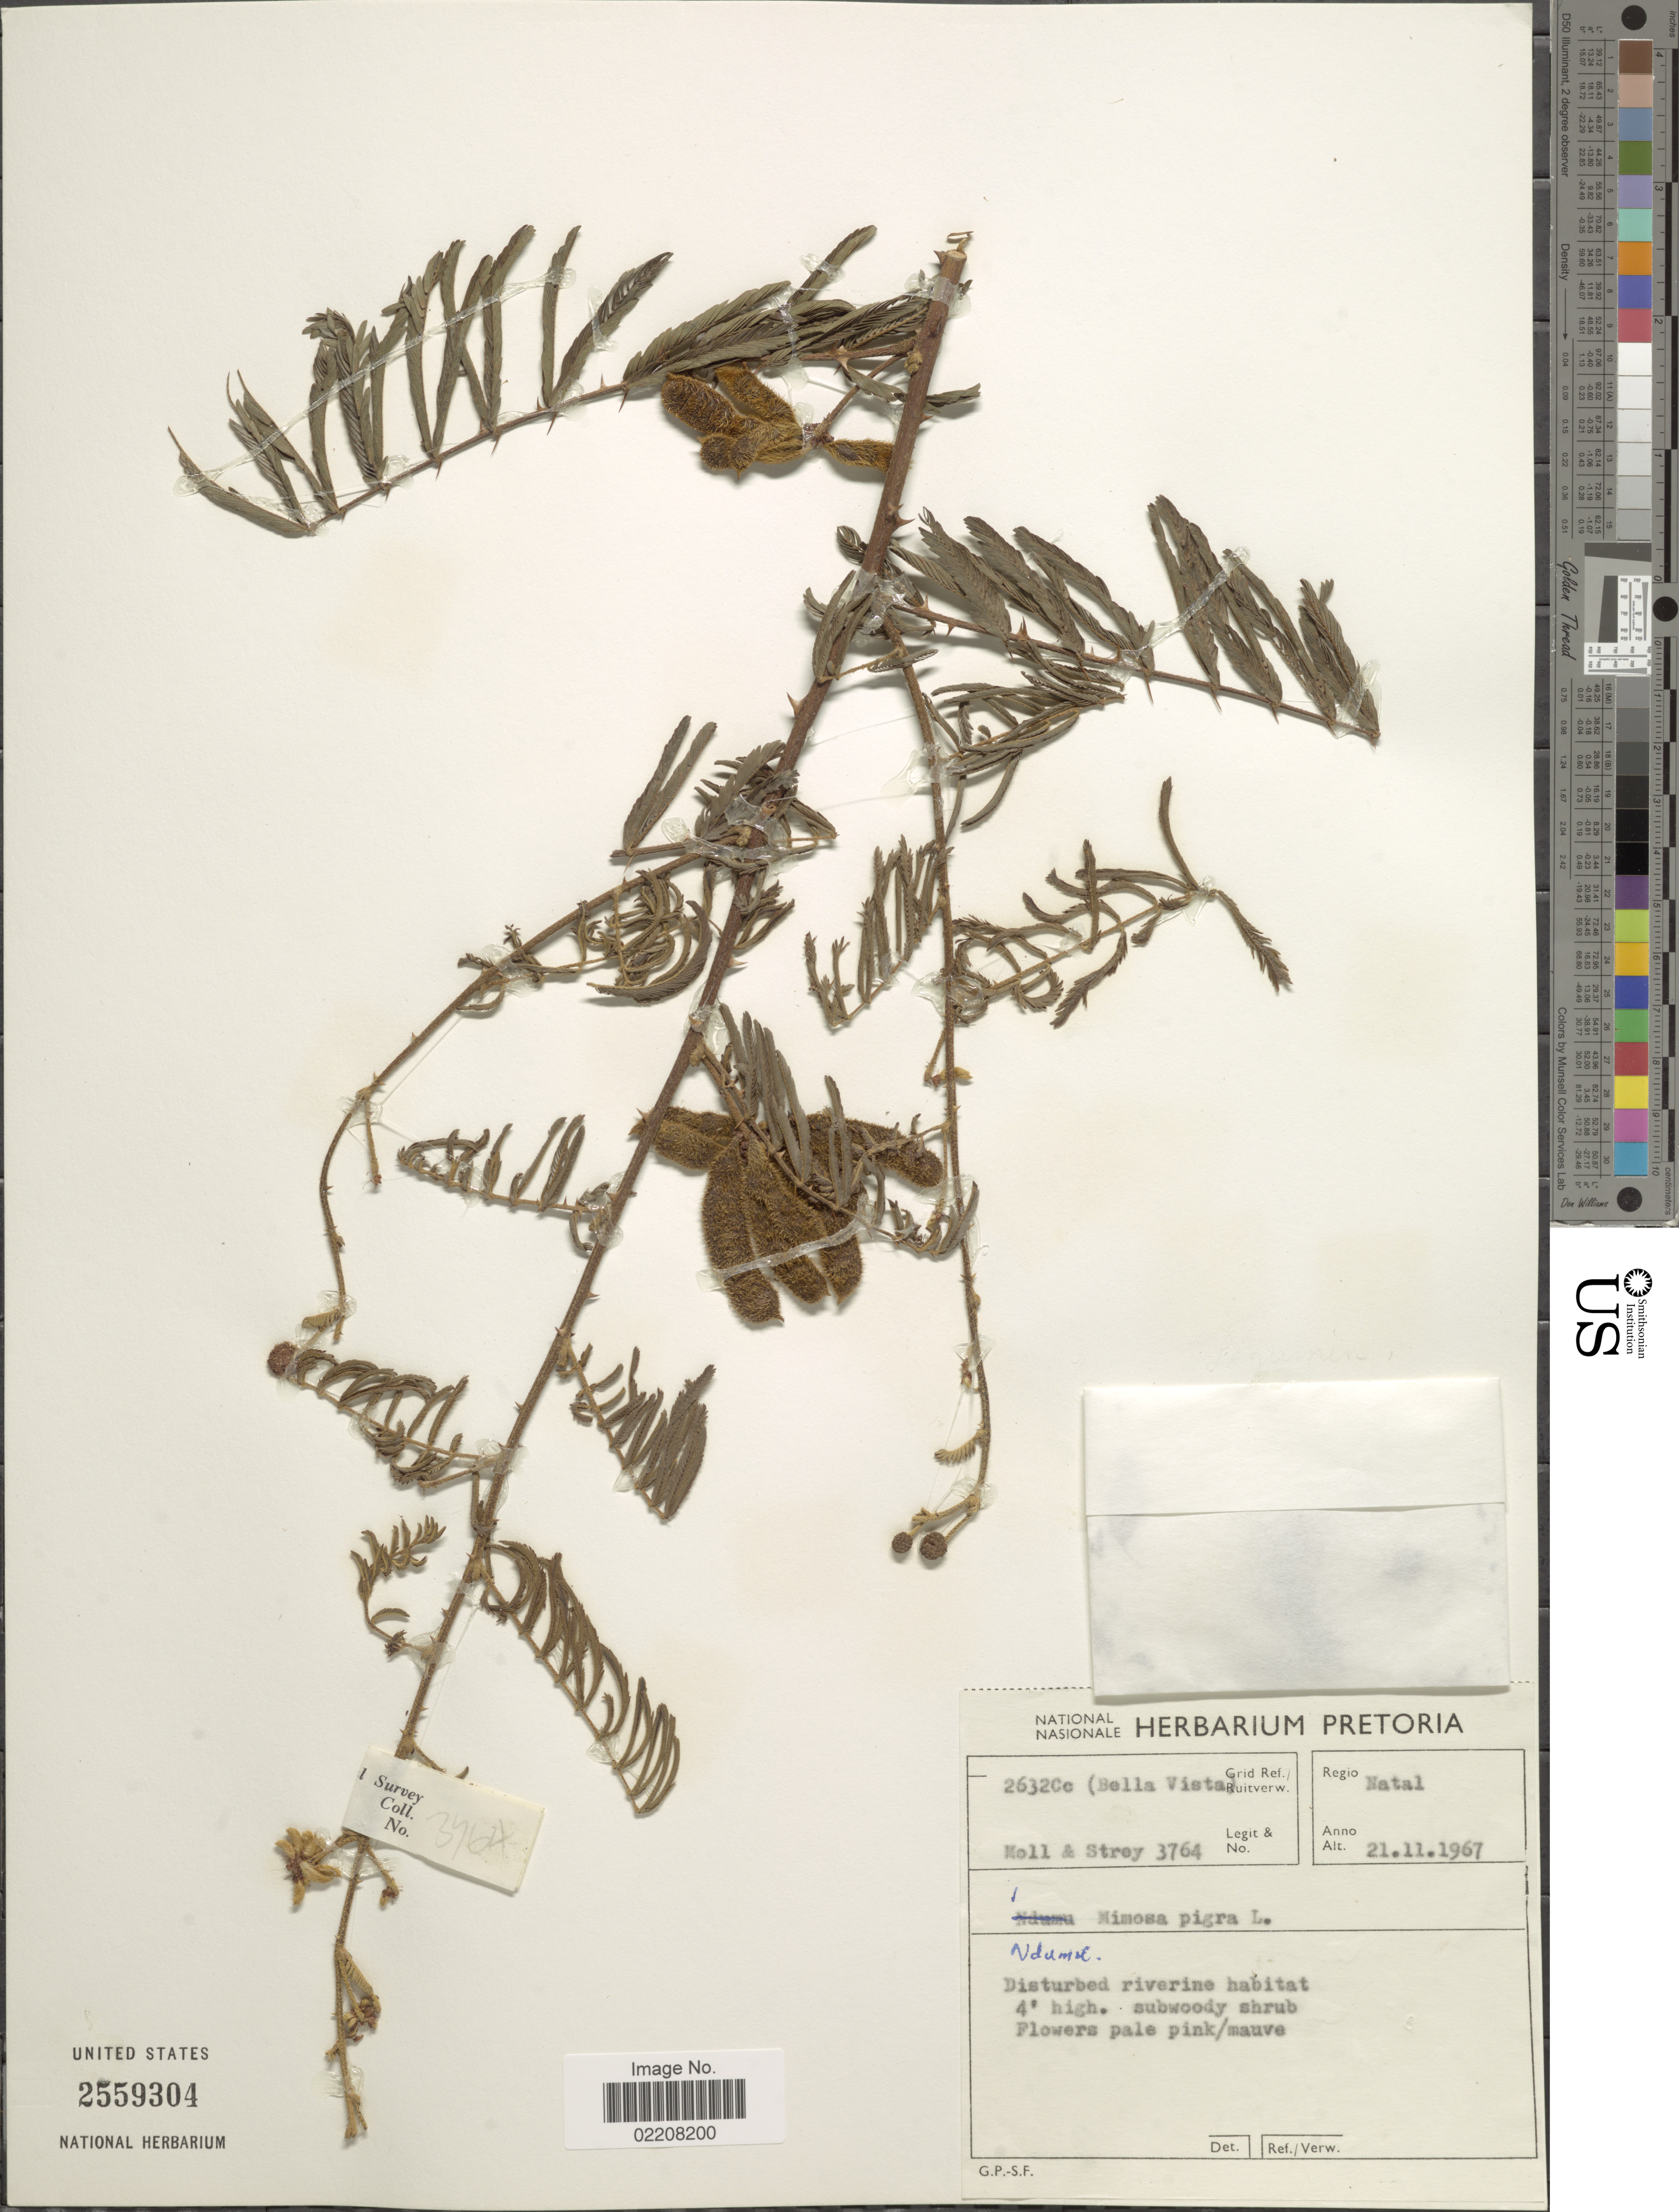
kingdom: Plantae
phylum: Tracheophyta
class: Magnoliopsida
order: Fabales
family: Fabaceae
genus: Mimosa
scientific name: Mimosa pigra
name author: L.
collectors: -. Moll & -. Strey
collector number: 3764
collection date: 1967-11-21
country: South Africa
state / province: KwaZulu-Natal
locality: Regio Natal. Ndume.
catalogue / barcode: US 2559304